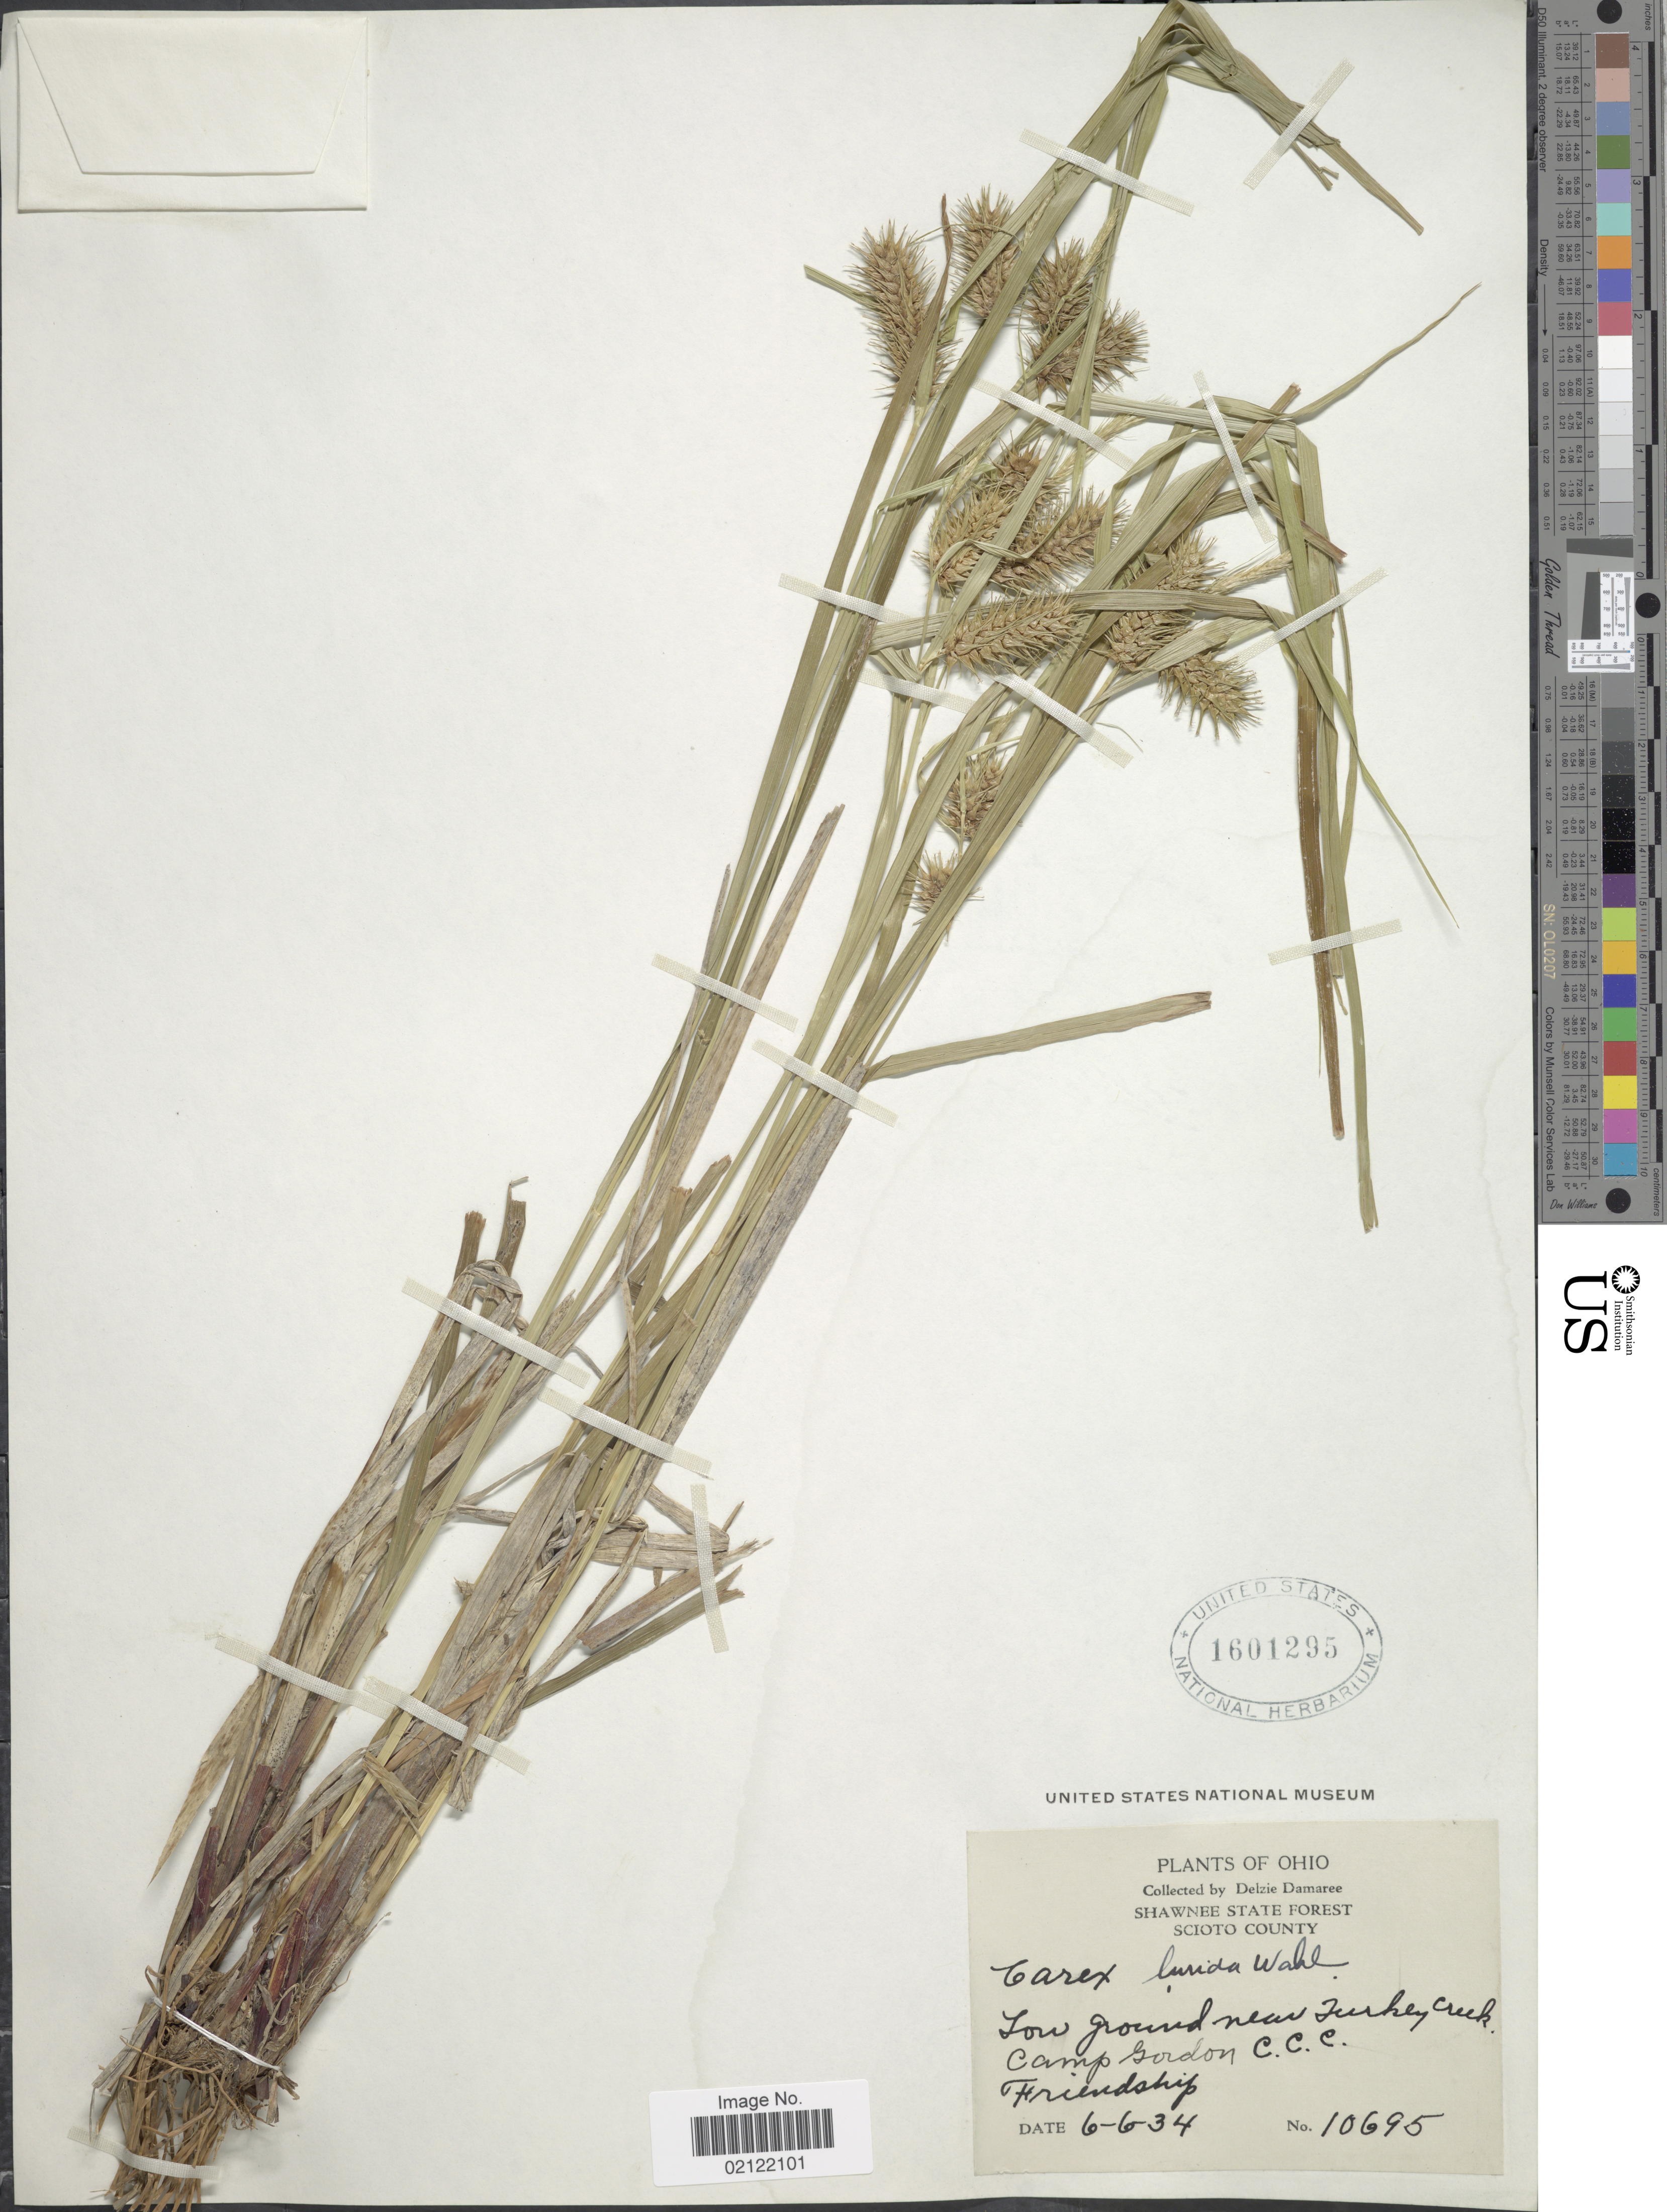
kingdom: Plantae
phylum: Tracheophyta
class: Liliopsida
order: Poales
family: Cyperaceae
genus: Carex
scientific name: Carex lurida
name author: Wahlenb.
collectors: D. Demaree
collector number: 10695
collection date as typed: Transcribed d/m/y: 6/6/34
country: United States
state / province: Ohio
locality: Shawnee State Forest. Scioto County. Low ground near Turkey Creek. Camp Gordon C.C.C. Friendship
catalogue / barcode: US 1601295